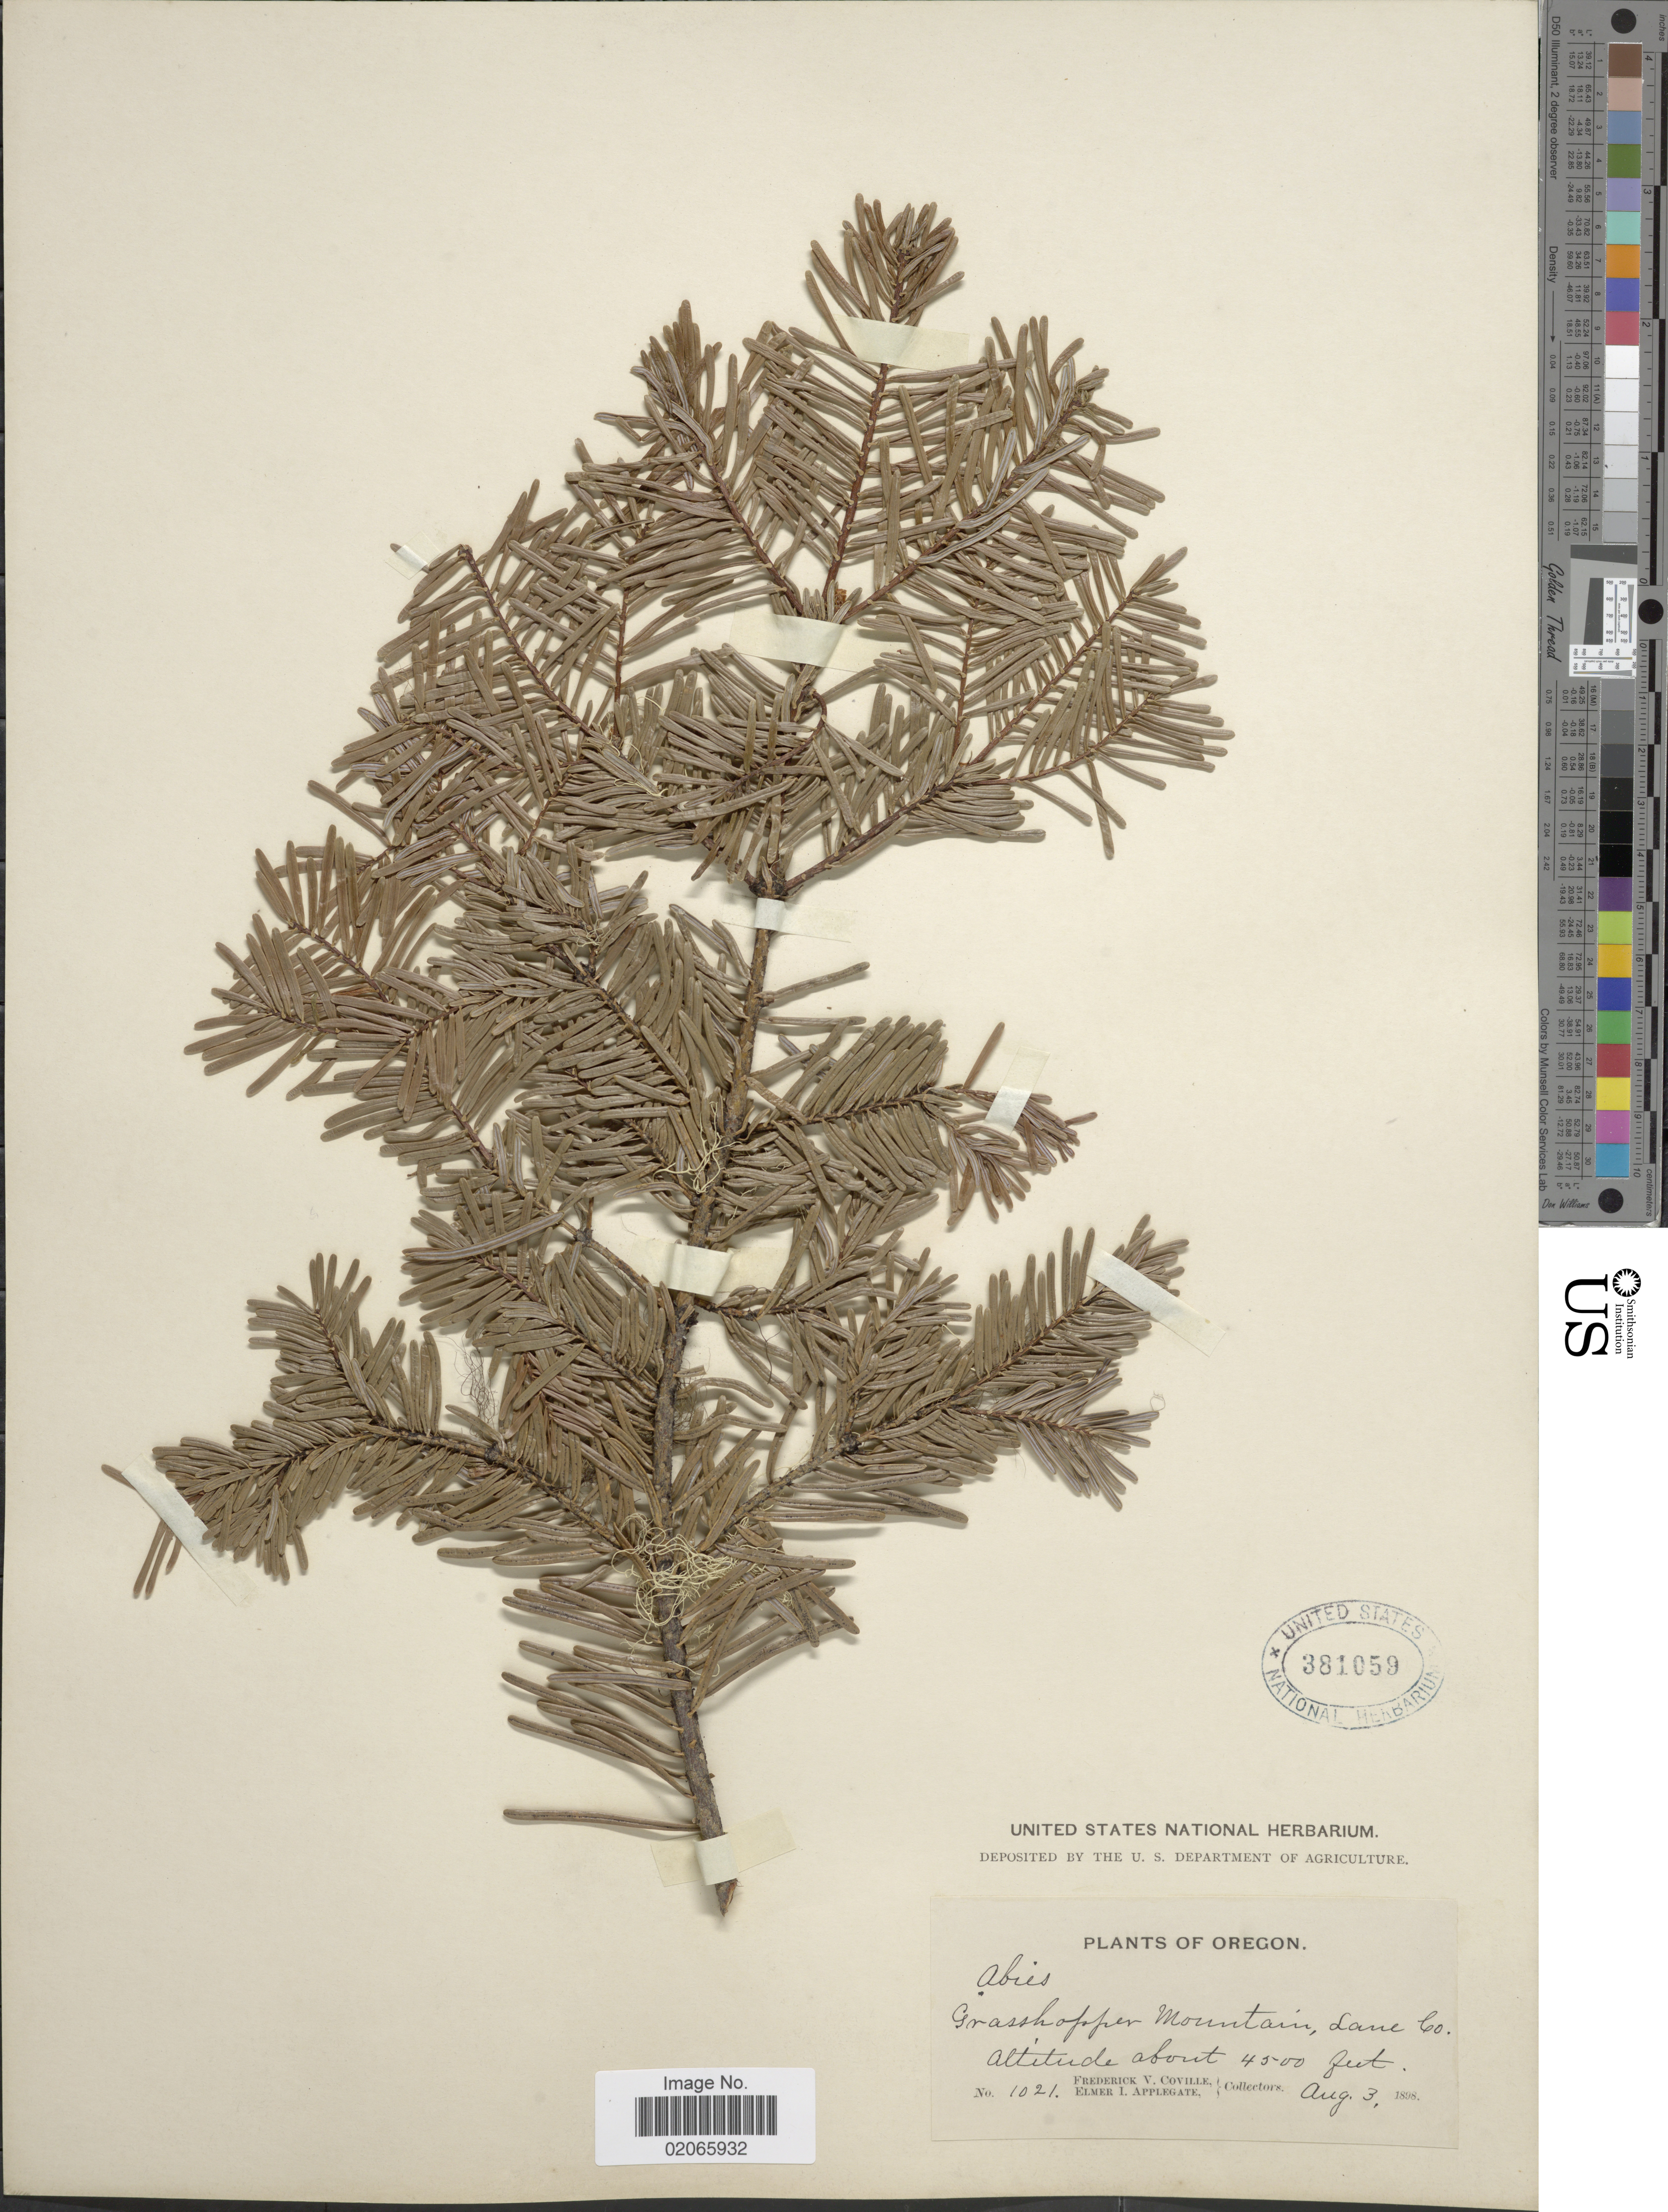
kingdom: Plantae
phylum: Tracheophyta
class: Pinopsida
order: Pinales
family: Pinaceae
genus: Abies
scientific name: Abies sp.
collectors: F. V. Coville & E. I. Applegate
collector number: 1021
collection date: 1898-08-03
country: United States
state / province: Oregon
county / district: Lane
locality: Grasshopper Mountain, Lane Co.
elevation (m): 1372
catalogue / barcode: US 381059